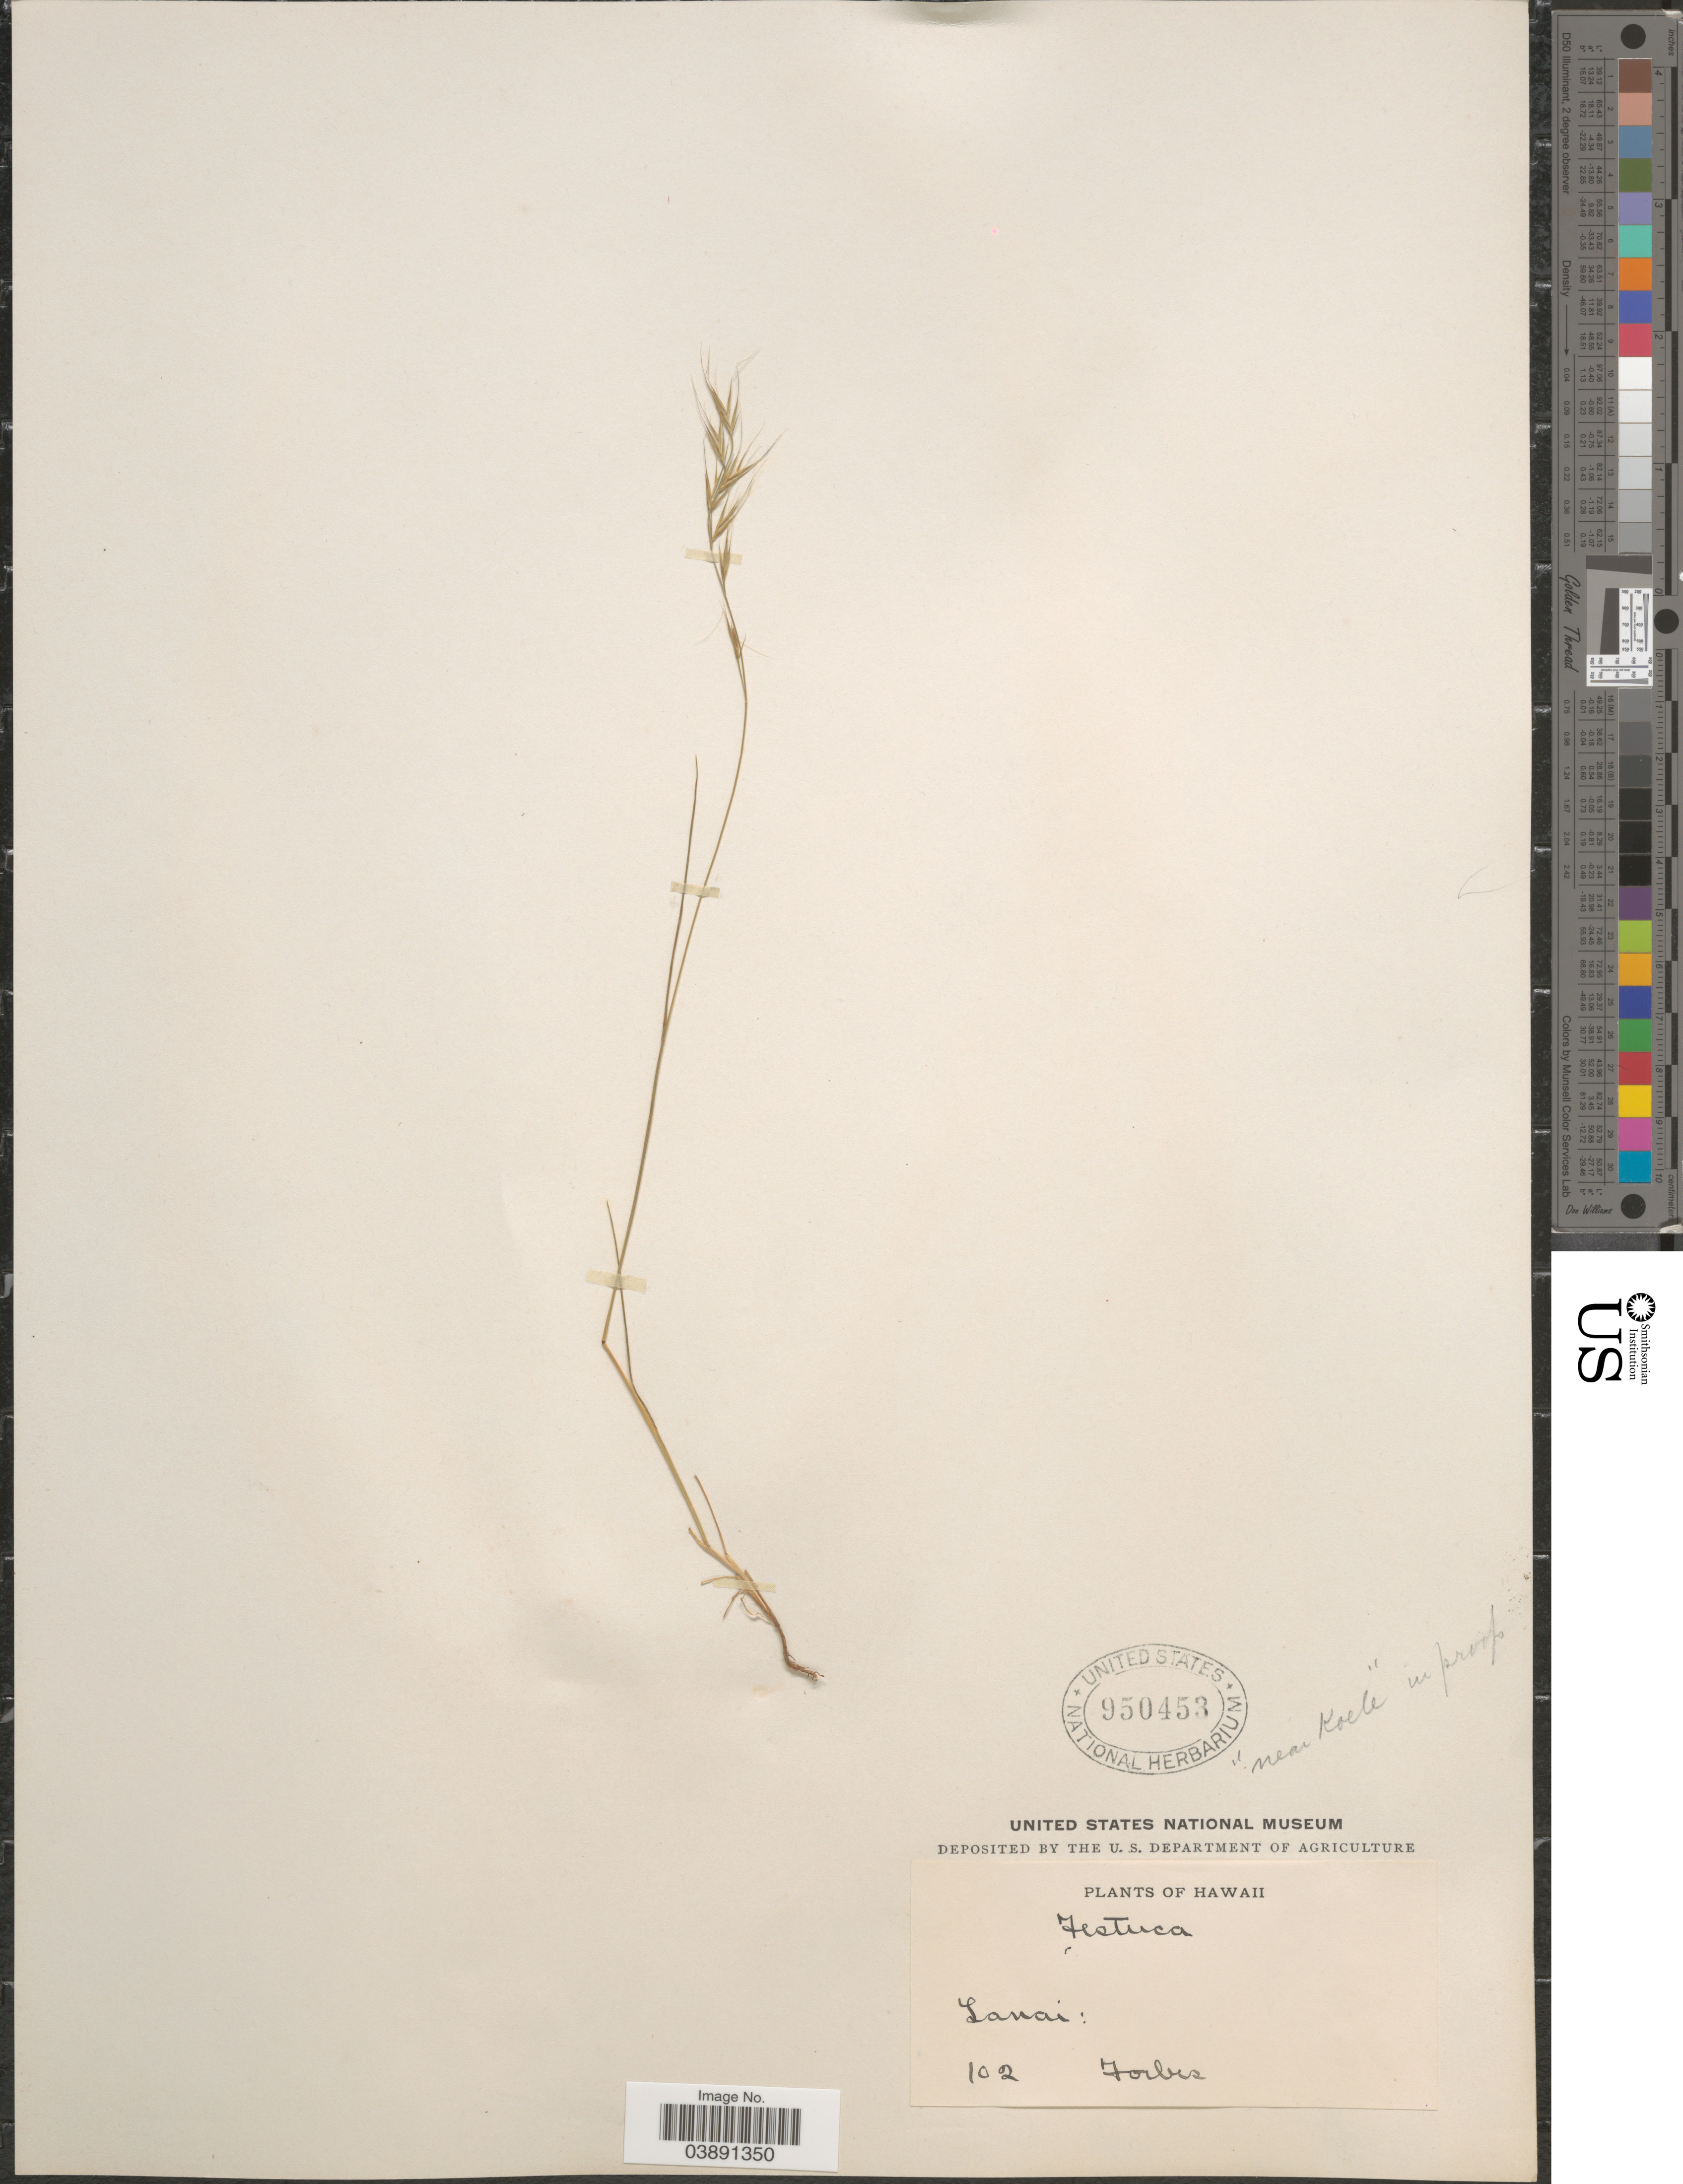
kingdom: Plantae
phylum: Tracheophyta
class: Liliopsida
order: Poales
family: Poaceae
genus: Festuca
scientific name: Festuca bromoides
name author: L.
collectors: -. Forbes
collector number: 102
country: United States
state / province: Hawaii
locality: Near Koele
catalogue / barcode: US 950453